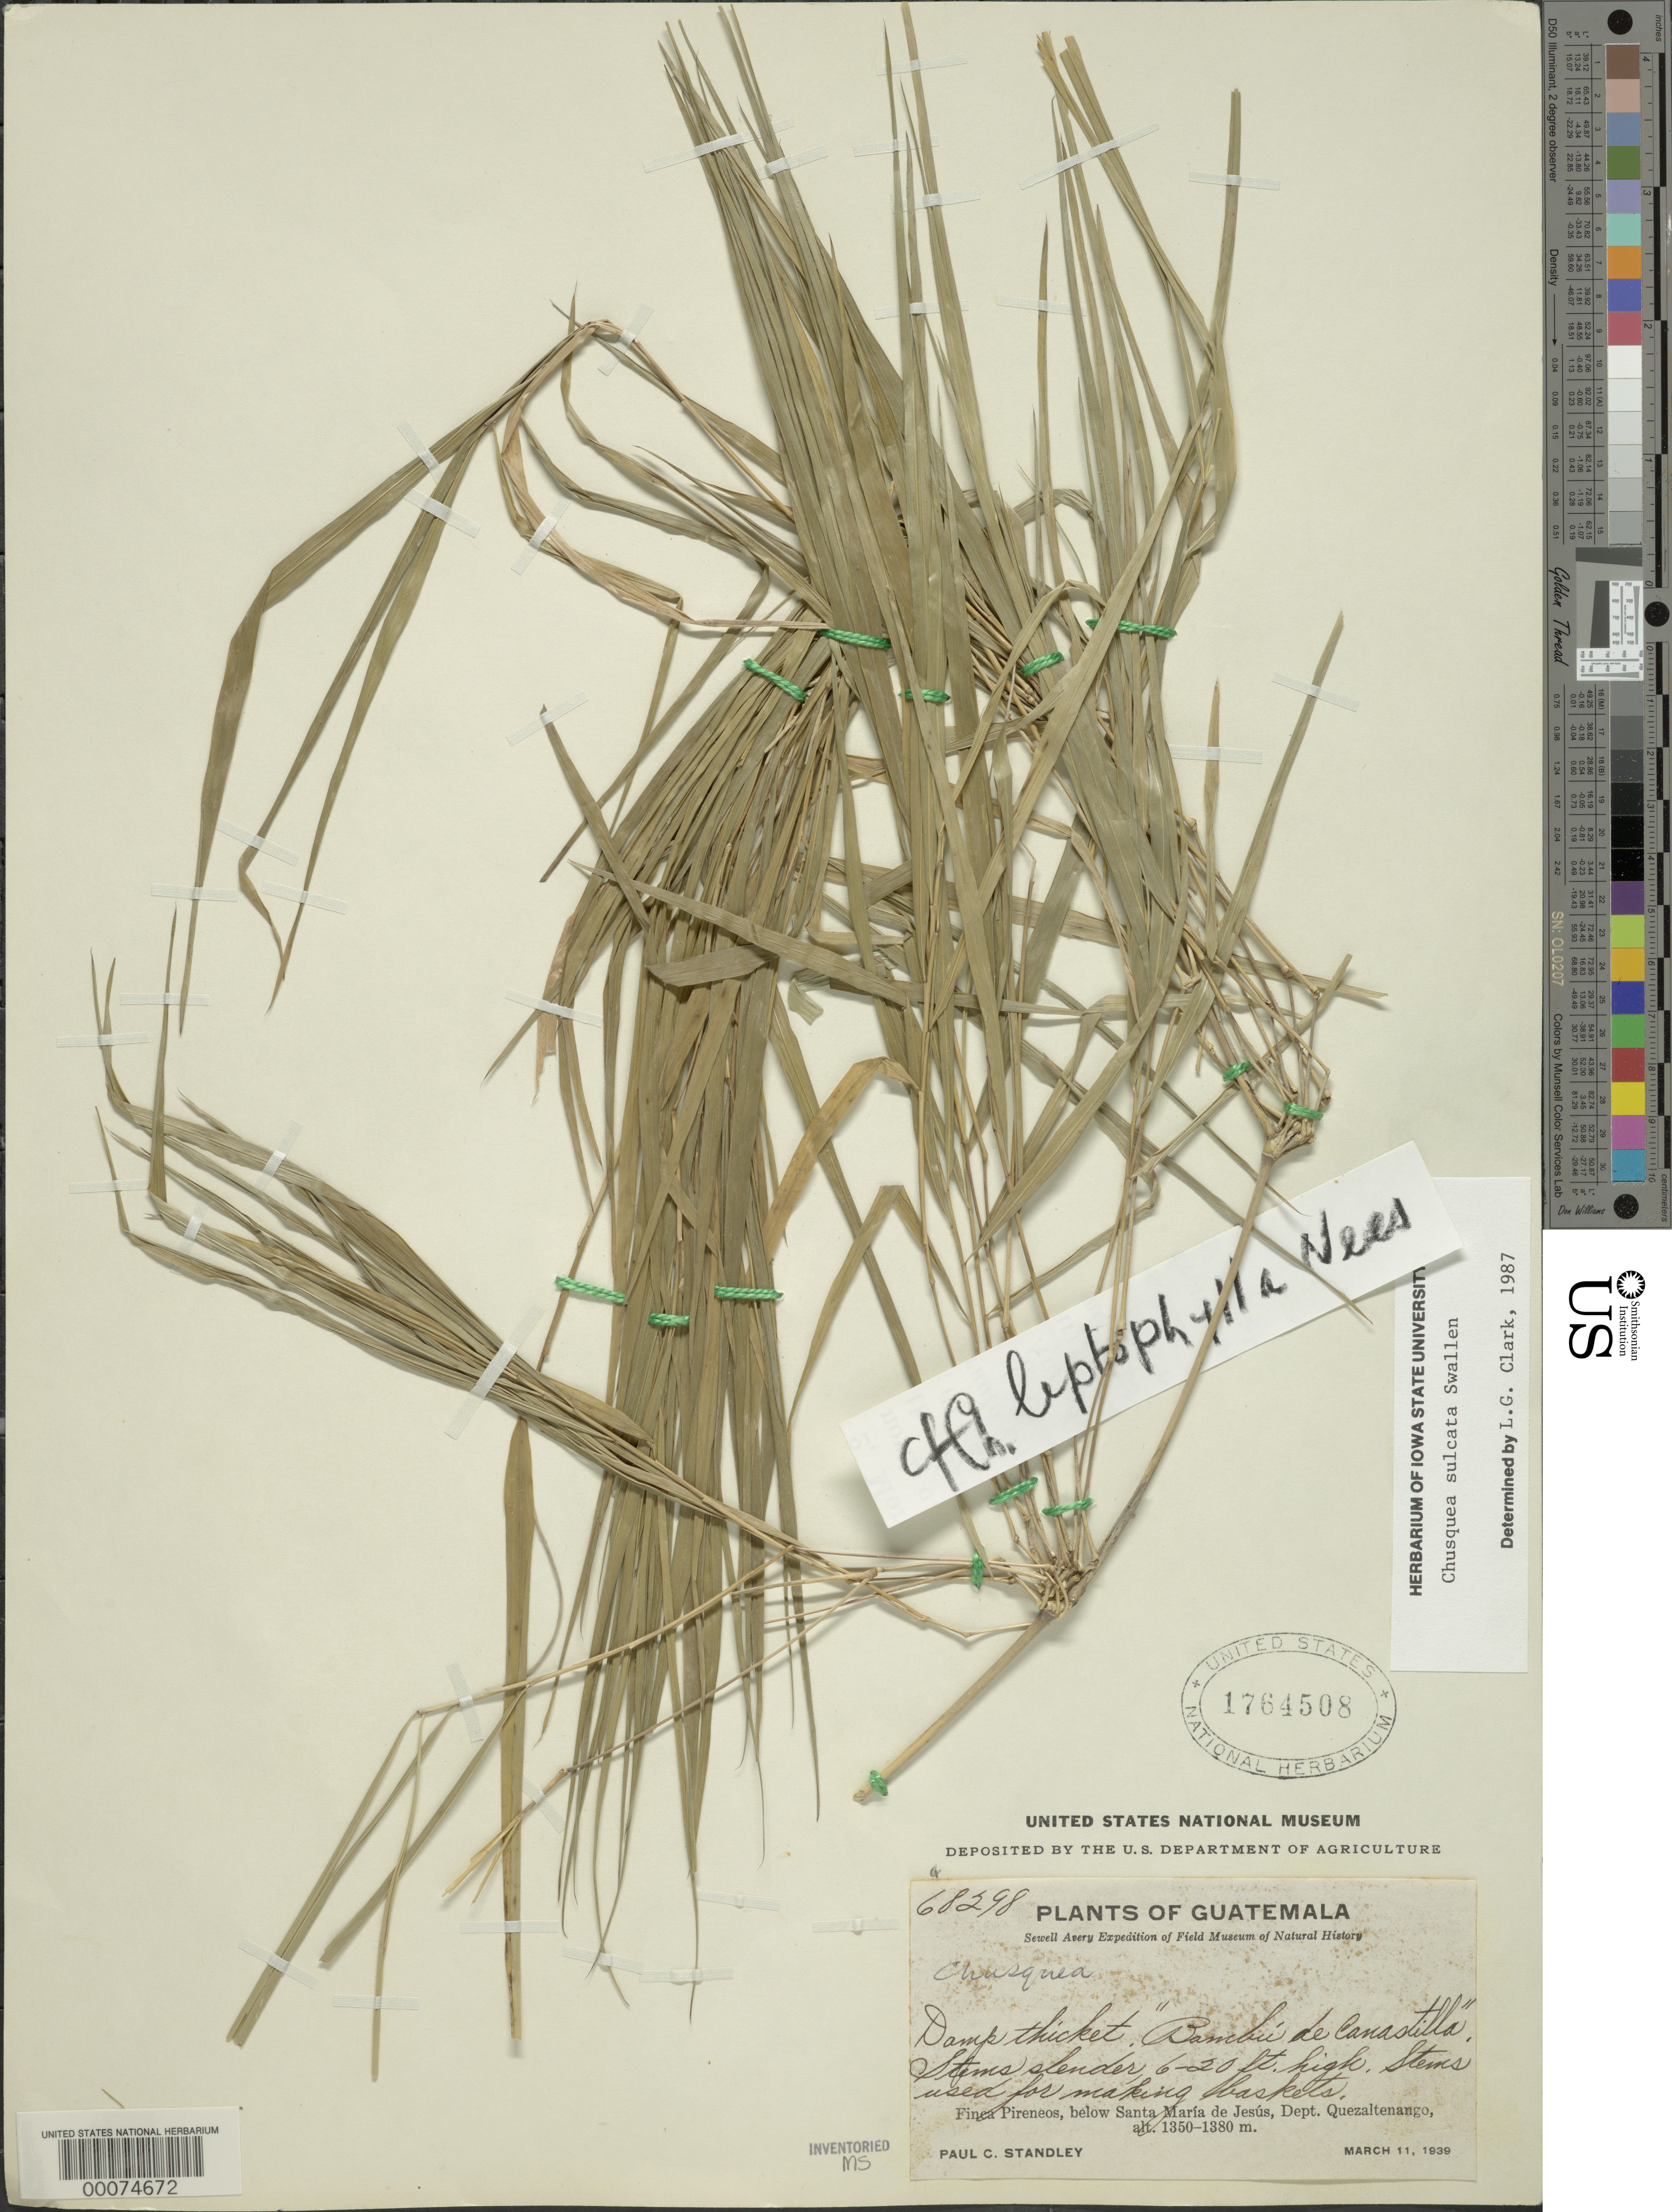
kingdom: Plantae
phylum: Tracheophyta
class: Liliopsida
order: Poales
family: Poaceae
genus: Chusquea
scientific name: Chusquea sulcata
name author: Swallen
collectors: P. C. Standley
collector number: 68298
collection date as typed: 11 Mar 1939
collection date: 1939-03-11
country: Guatemala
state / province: Quetzaltenango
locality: Finca Pirineos, Santa Maria de Jesus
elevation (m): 1350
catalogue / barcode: US 1764508